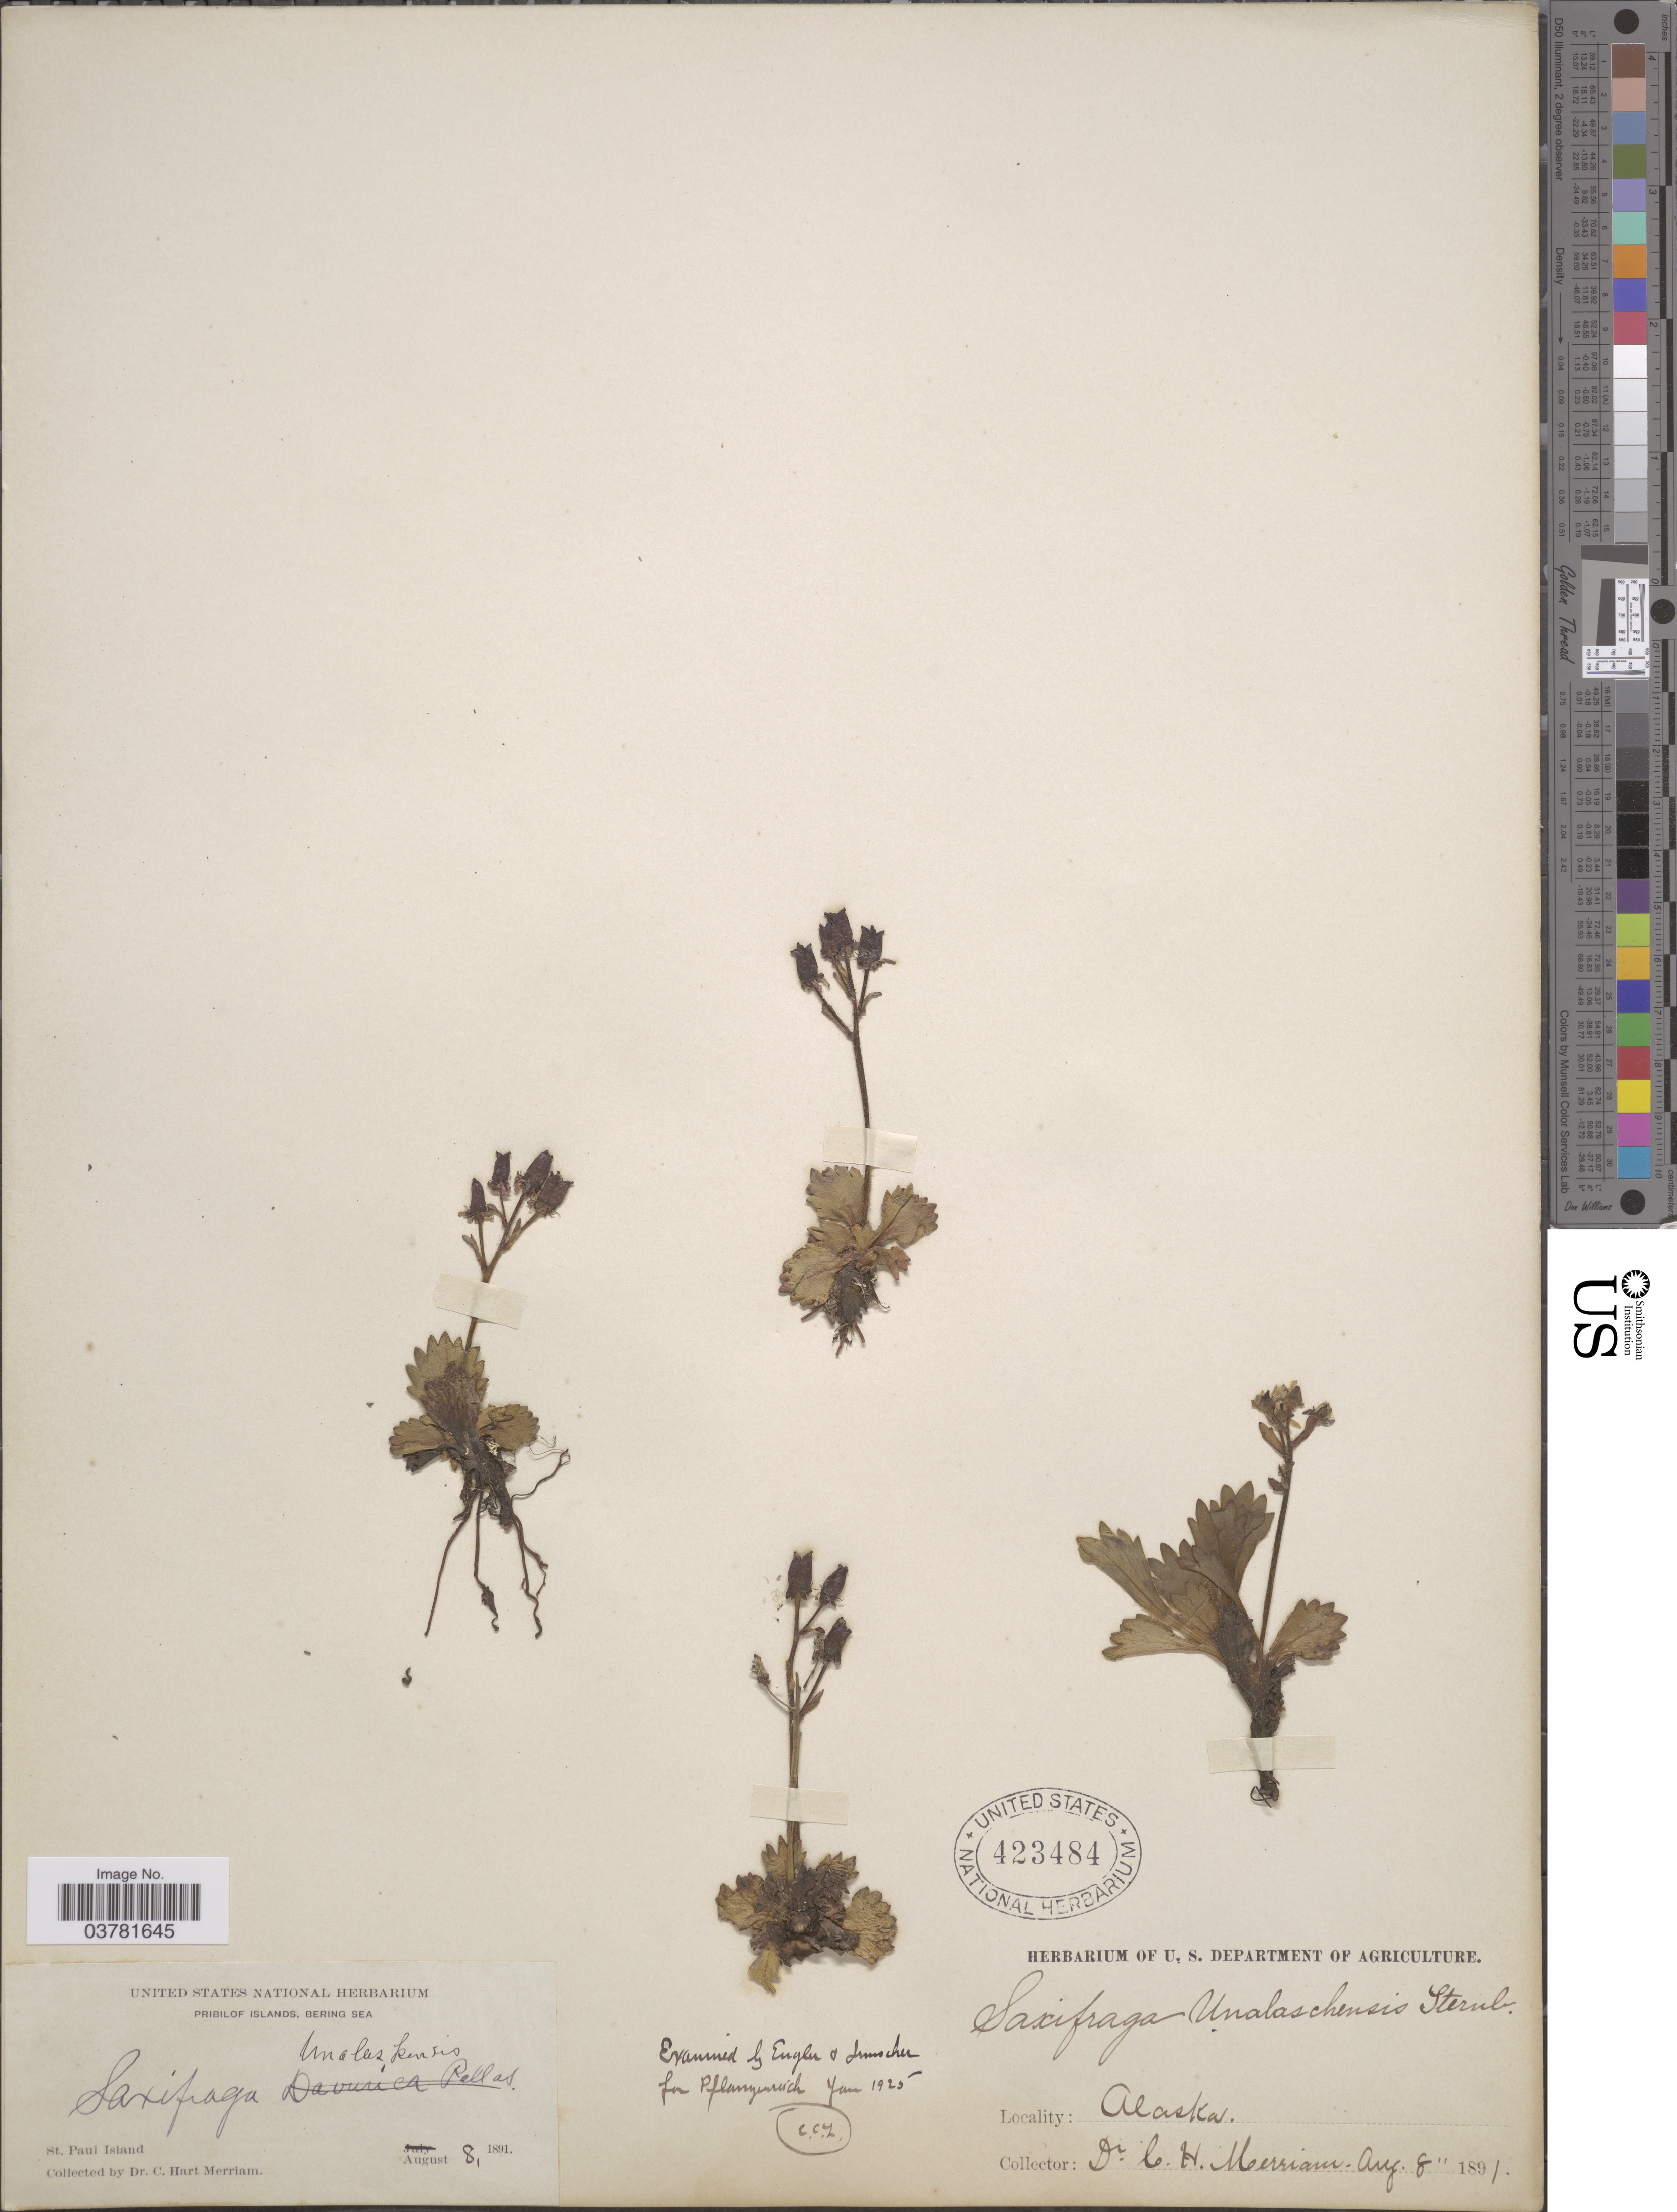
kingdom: Plantae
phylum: Tracheophyta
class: Magnoliopsida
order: Saxifragales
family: Saxifragaceae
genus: Micranthes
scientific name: Micranthes unalaschcensis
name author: (Sternb.) Gornall & H. Ohba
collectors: C. Merriam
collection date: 1891-08-08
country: United States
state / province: Alaska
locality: Pribilof Islands, Bering Sea. St. Paul Island.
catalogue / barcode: US 423484